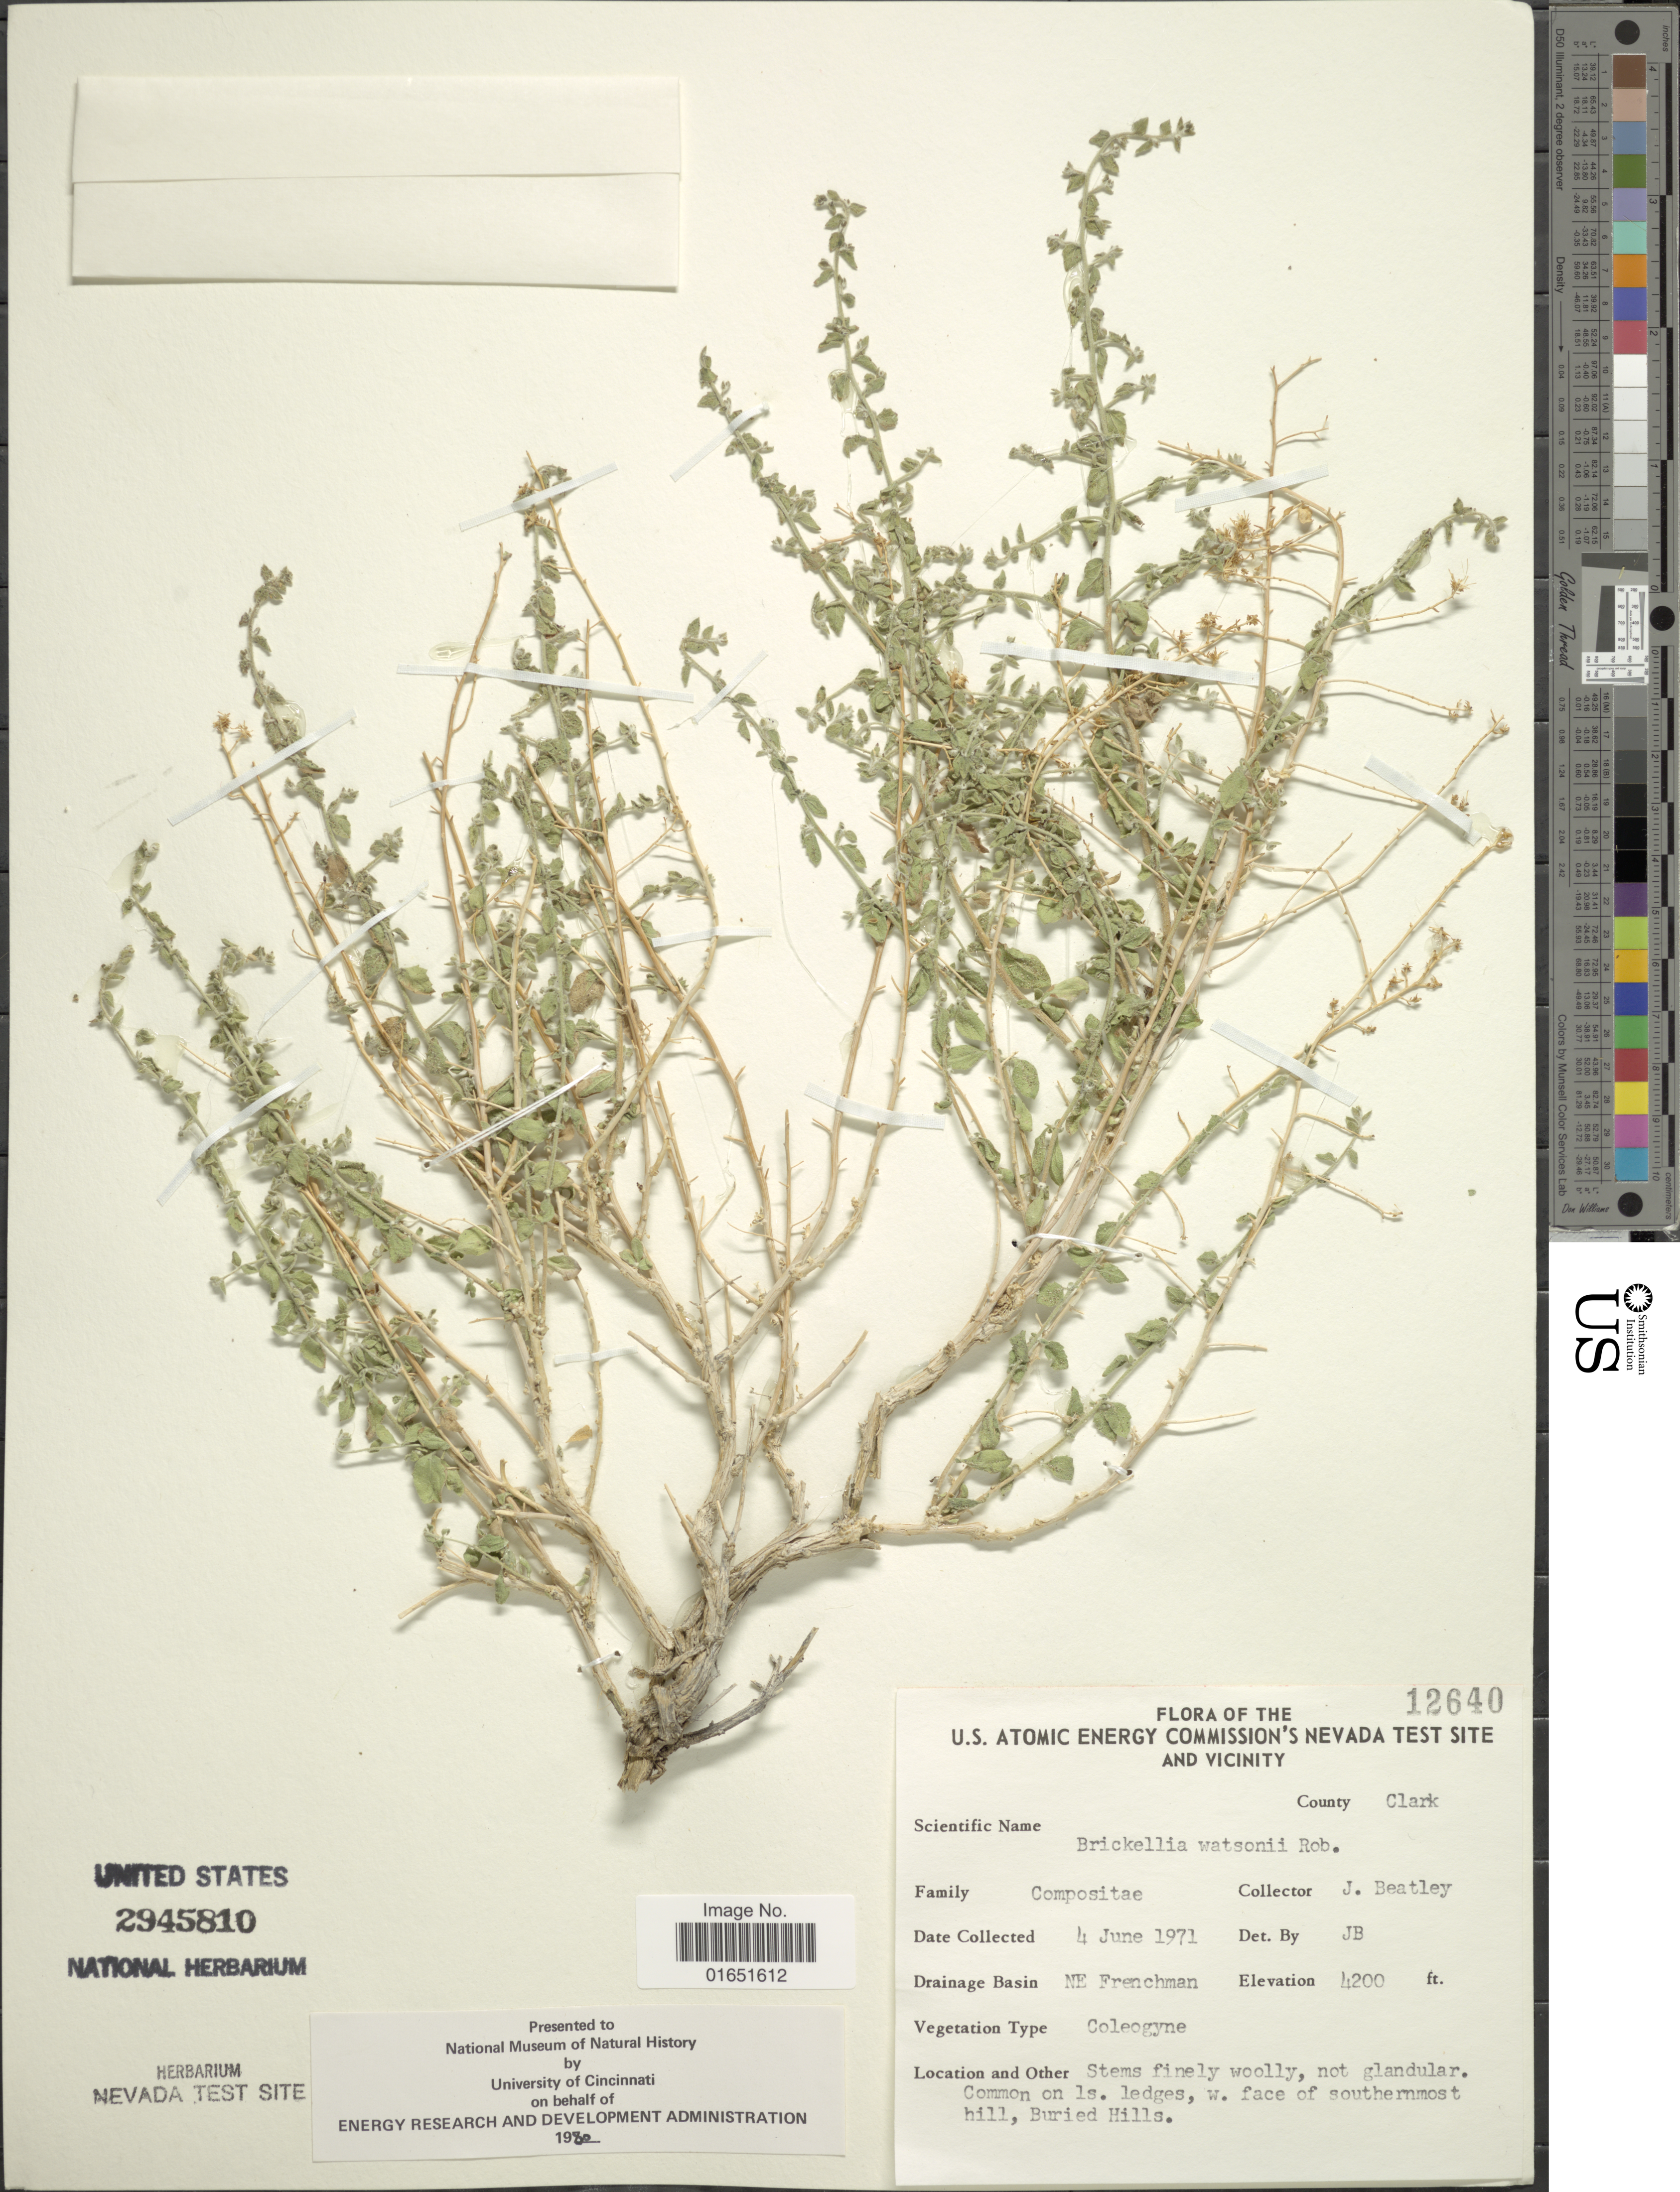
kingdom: Plantae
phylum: Tracheophyta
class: Magnoliopsida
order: Asterales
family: Asteraceae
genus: Brickellia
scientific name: Brickellia watsonii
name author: B.L. Rob.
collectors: J. C. Beatley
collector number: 12640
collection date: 1971-06-04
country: United States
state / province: Nevada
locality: U.S. Atomic Energy Commison's Nevada Test Site and Vicinity, County Clark, Drainage Basin NE Frechman, Common on Is. ledges, w. face of southernmost hill, Buried Hills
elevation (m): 1280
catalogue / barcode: US 2945810